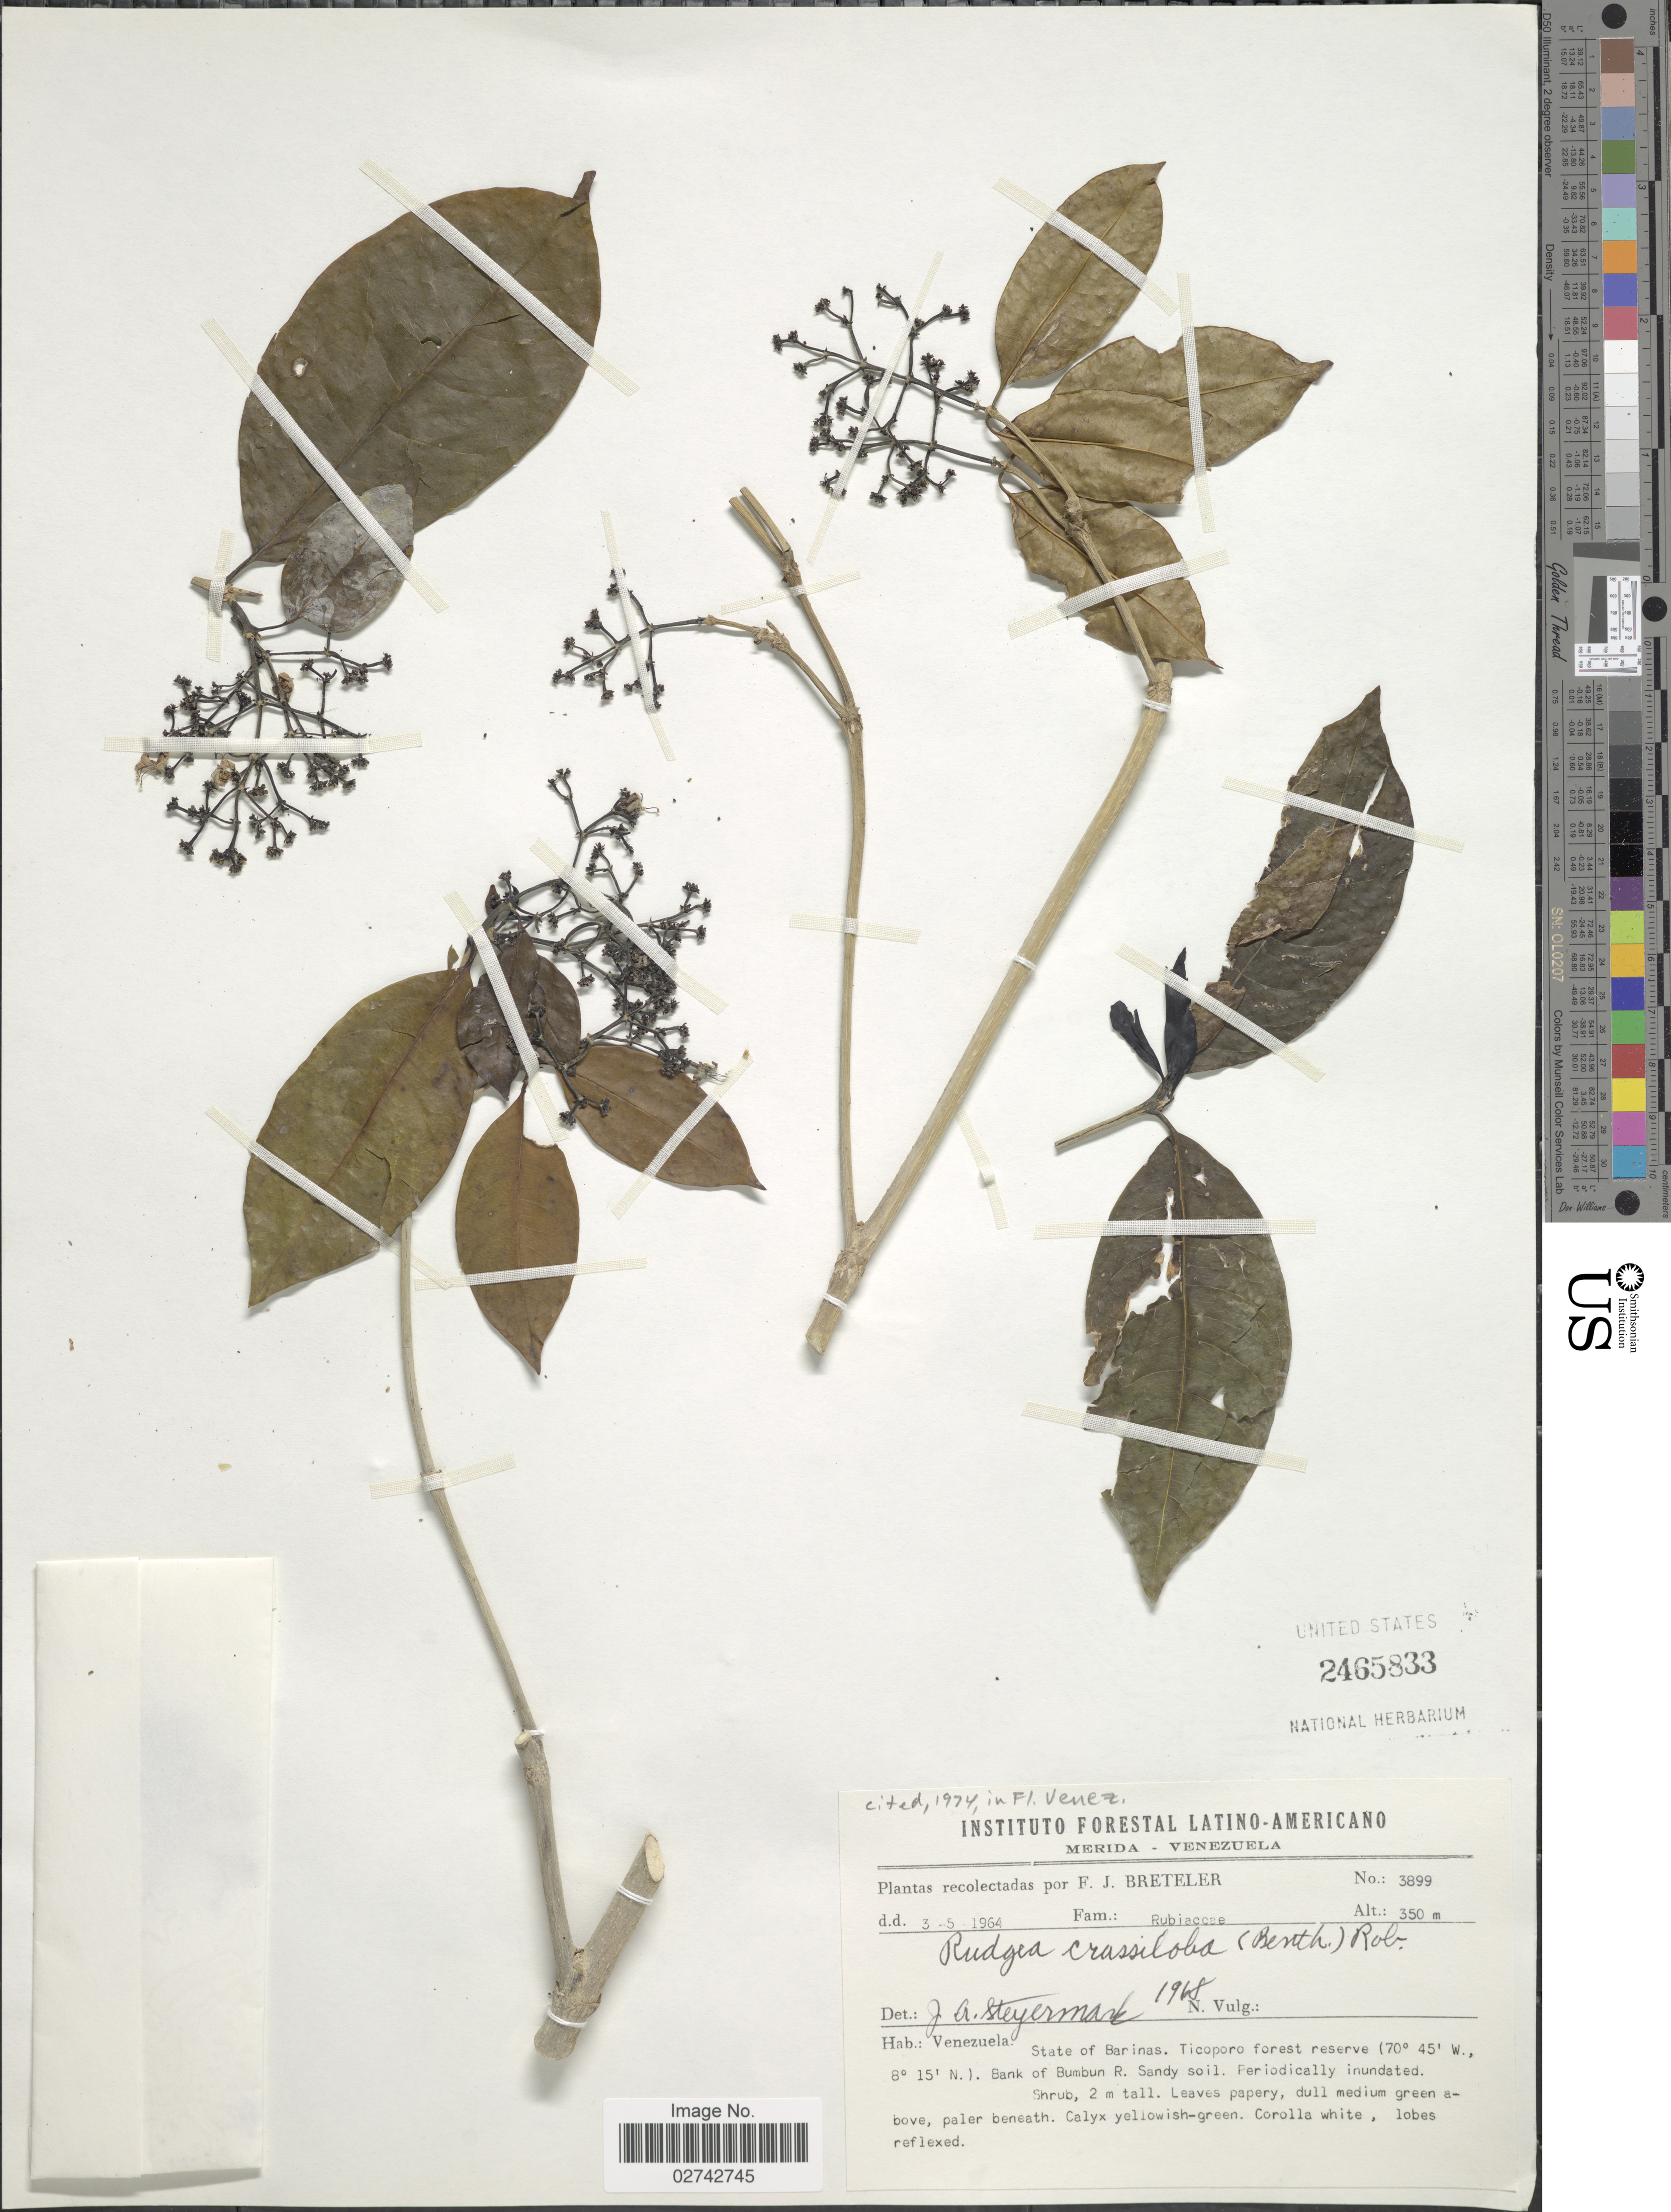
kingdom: Plantae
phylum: Tracheophyta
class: Magnoliopsida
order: Gentianales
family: Rubiaceae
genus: Rudgea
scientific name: Rudgea crassiloba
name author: (Benth.) B.L. Rob.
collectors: F. J. Breteler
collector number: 3899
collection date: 1964-05-03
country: Venezuela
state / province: Barinas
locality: Ticoporo forest reserve, bank of Bumbun R.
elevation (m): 350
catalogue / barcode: US 2465833